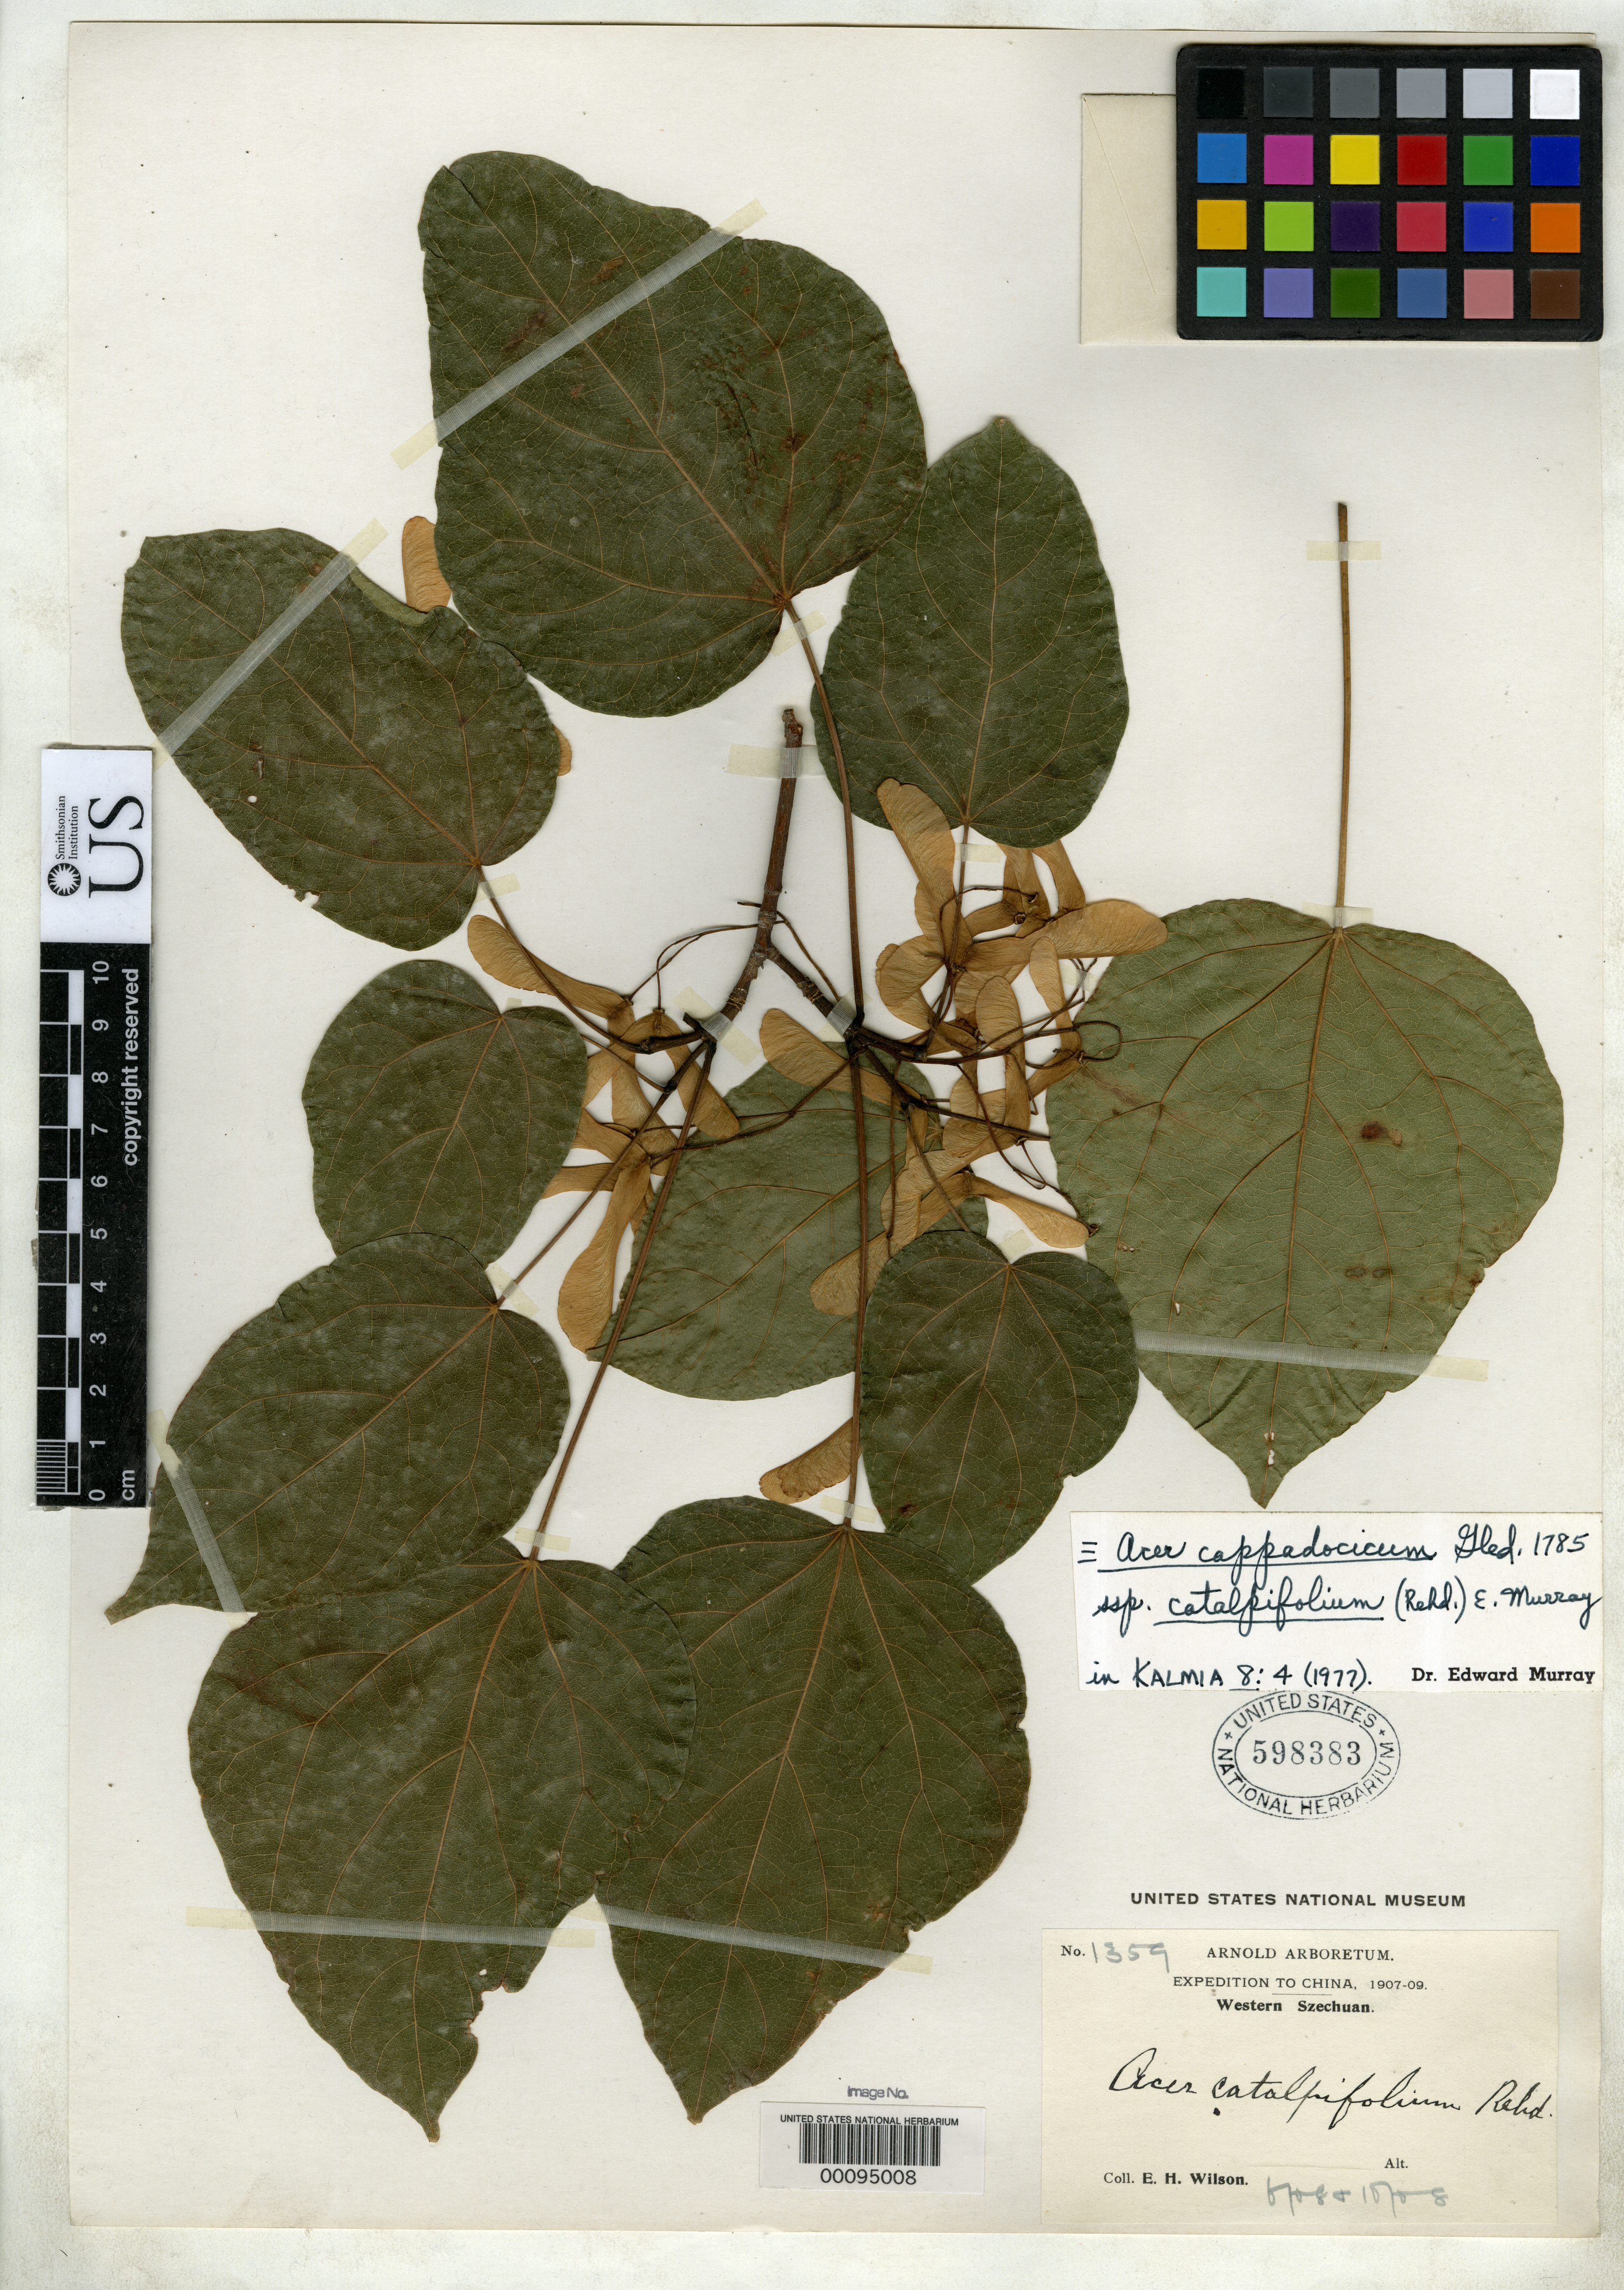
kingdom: Plantae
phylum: Tracheophyta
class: Magnoliopsida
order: Sapindales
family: Sapindaceae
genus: Acer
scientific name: Acer catalpifolium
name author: Rehder in Sarg.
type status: Isosyntype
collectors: E. H. Wilson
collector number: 1359 p.p.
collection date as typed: Oct 1908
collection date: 1908-10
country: China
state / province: Sichuan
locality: Ya-chou Fu.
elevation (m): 800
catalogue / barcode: US 598383